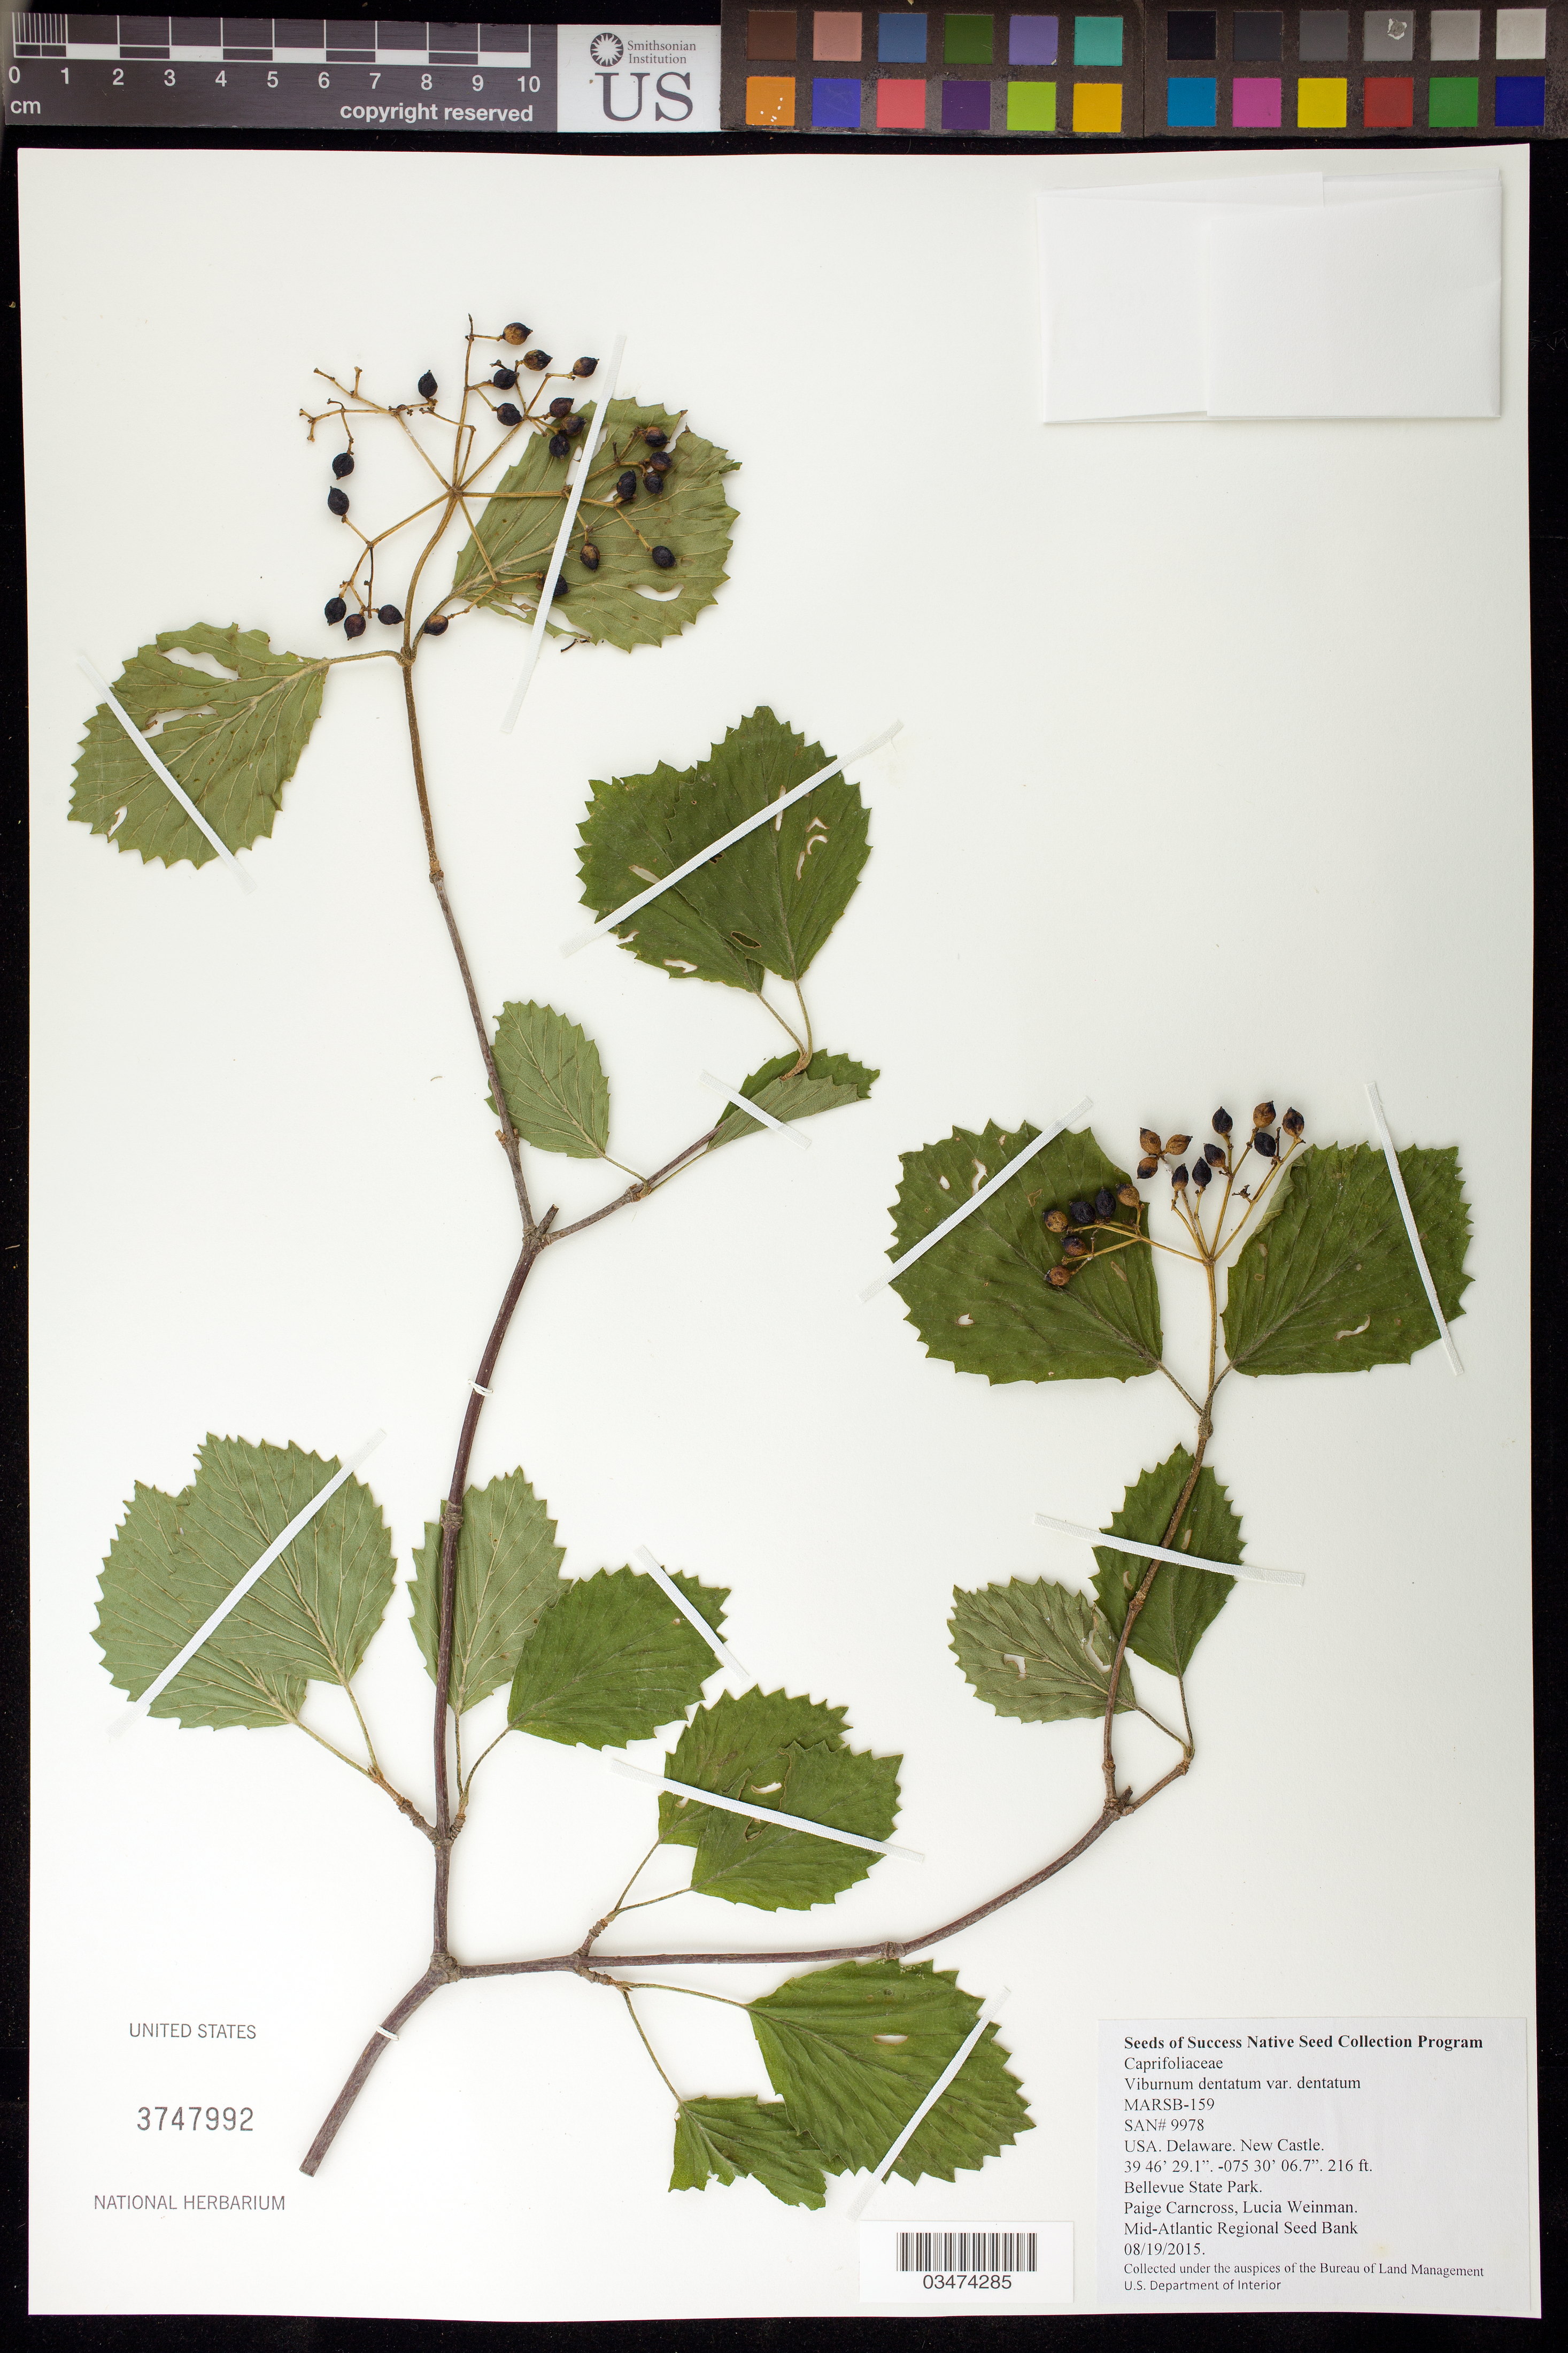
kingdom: Plantae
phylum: Tracheophyta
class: Magnoliopsida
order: Dipsacales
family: Viburnaceae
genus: Viburnum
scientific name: Viburnum dentatum var. dentatum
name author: L.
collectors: P. Carncross & L. Weinman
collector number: MARSB-159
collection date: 2015-08-19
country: United States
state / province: Delaware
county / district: New Castle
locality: Bellevue State Park, Fitness trail, pond and field edges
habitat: Mid-Atlantic Mesic Mixed Hardwood Forest, Cultivated Lawn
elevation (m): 66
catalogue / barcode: US 3747992